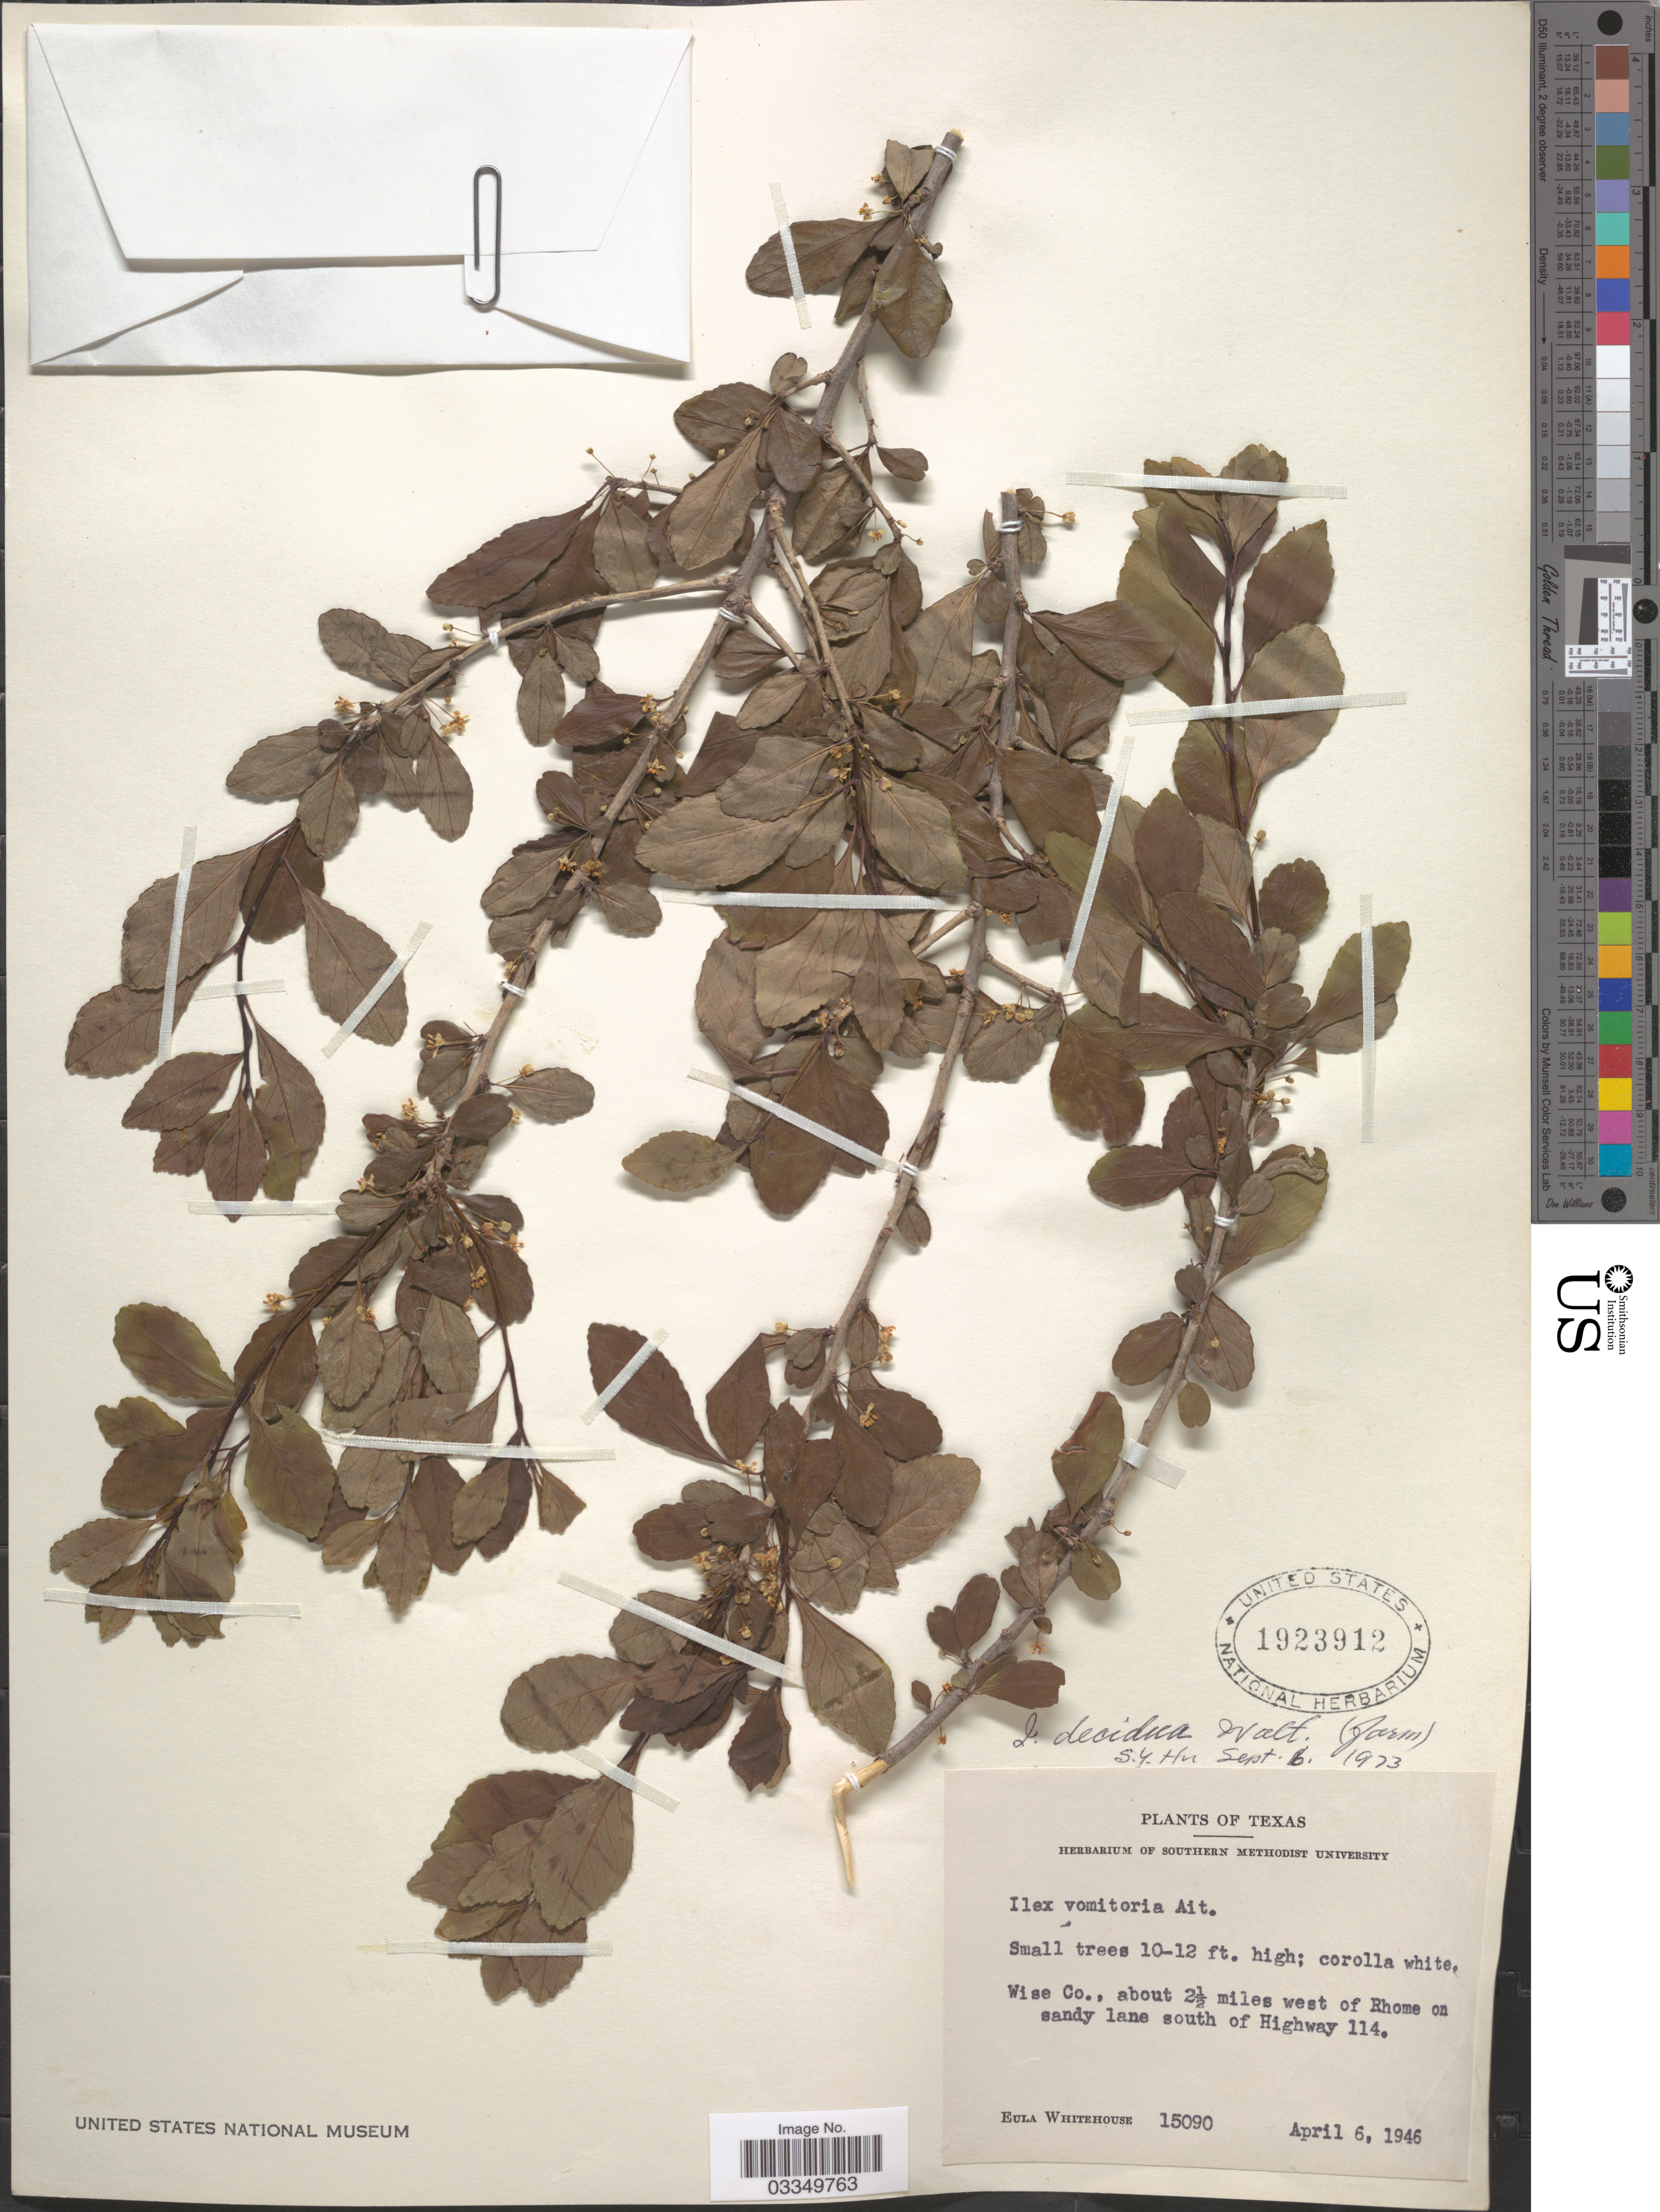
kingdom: Plantae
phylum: Tracheophyta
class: Magnoliopsida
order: Aquifoliales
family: Aquifoliaceae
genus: Ilex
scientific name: Ilex decidua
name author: Walter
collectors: E. Whitehouse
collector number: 15090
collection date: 1946-04-06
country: United States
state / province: Texas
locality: Wise Co., about 2½ miles west of Rhome on sandy lane south of Highway 114.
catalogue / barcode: US 1923912